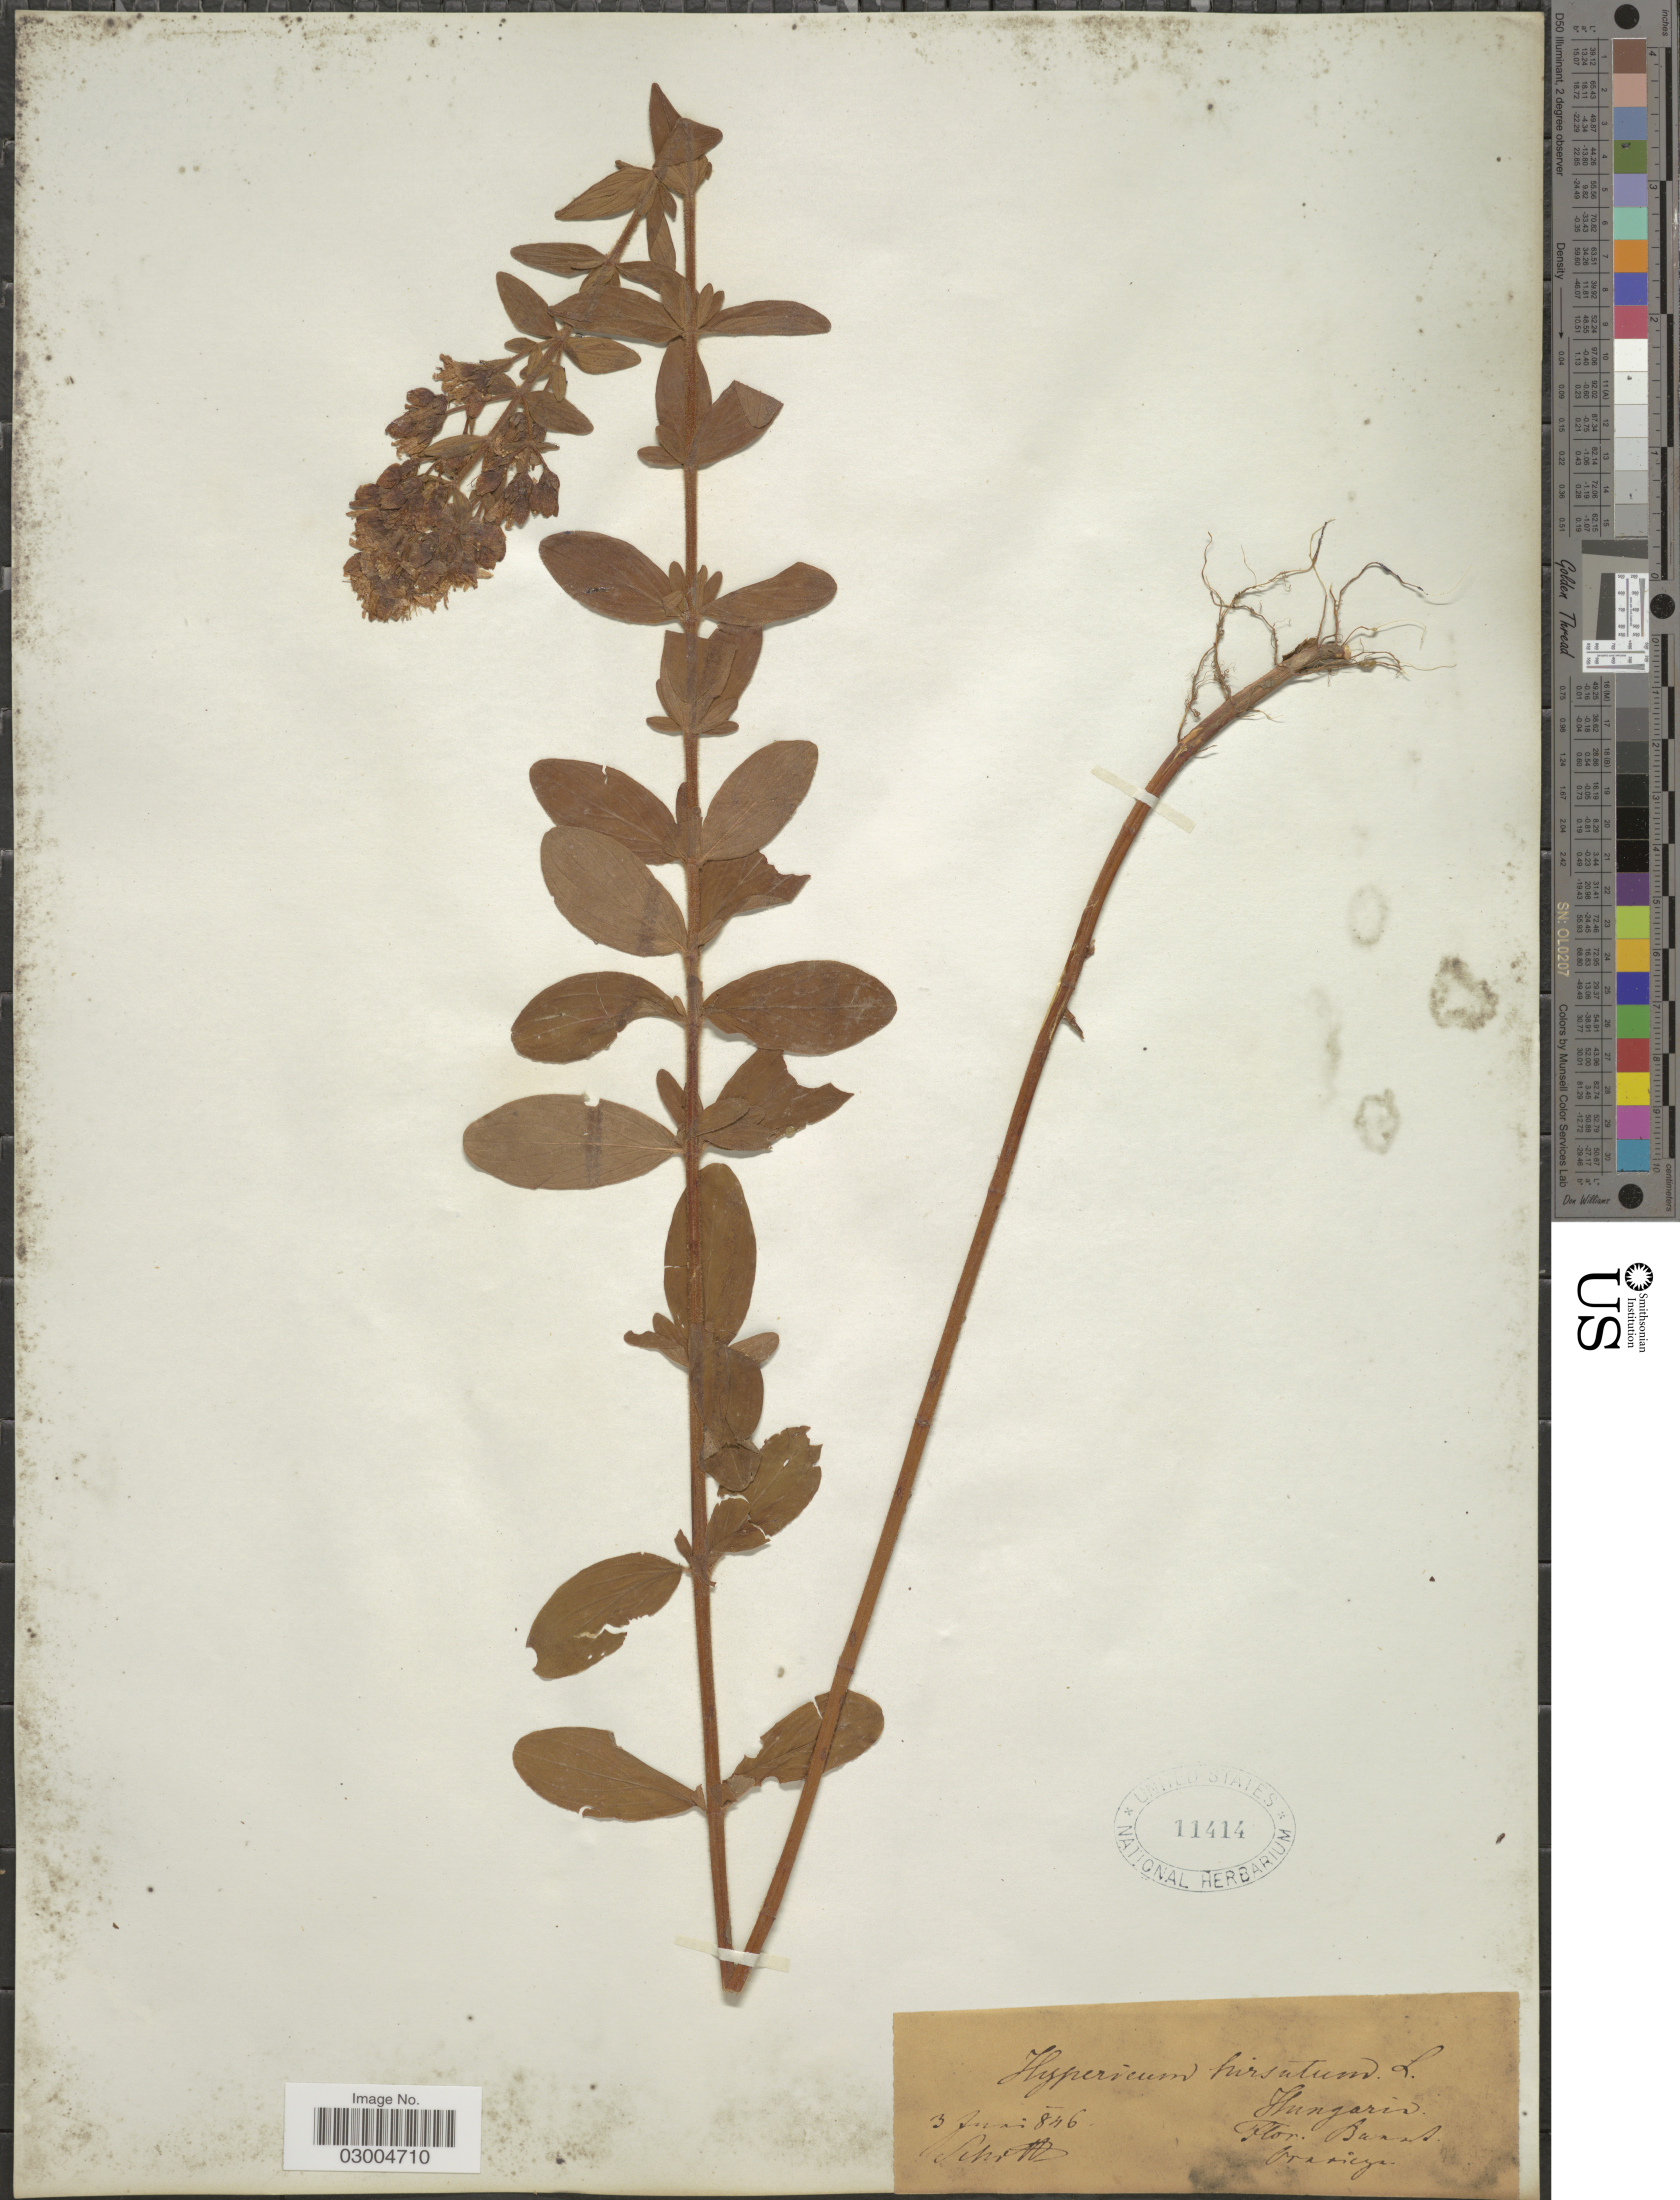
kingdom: Plantae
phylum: Tracheophyta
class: Magnoliopsida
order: Malpighiales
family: Hypericaceae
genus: Hypericum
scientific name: Hypericum hirsutum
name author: L.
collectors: Schott, --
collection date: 1846-06-03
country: Romania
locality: Flor. Banat, Oravicza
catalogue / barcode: US 11414